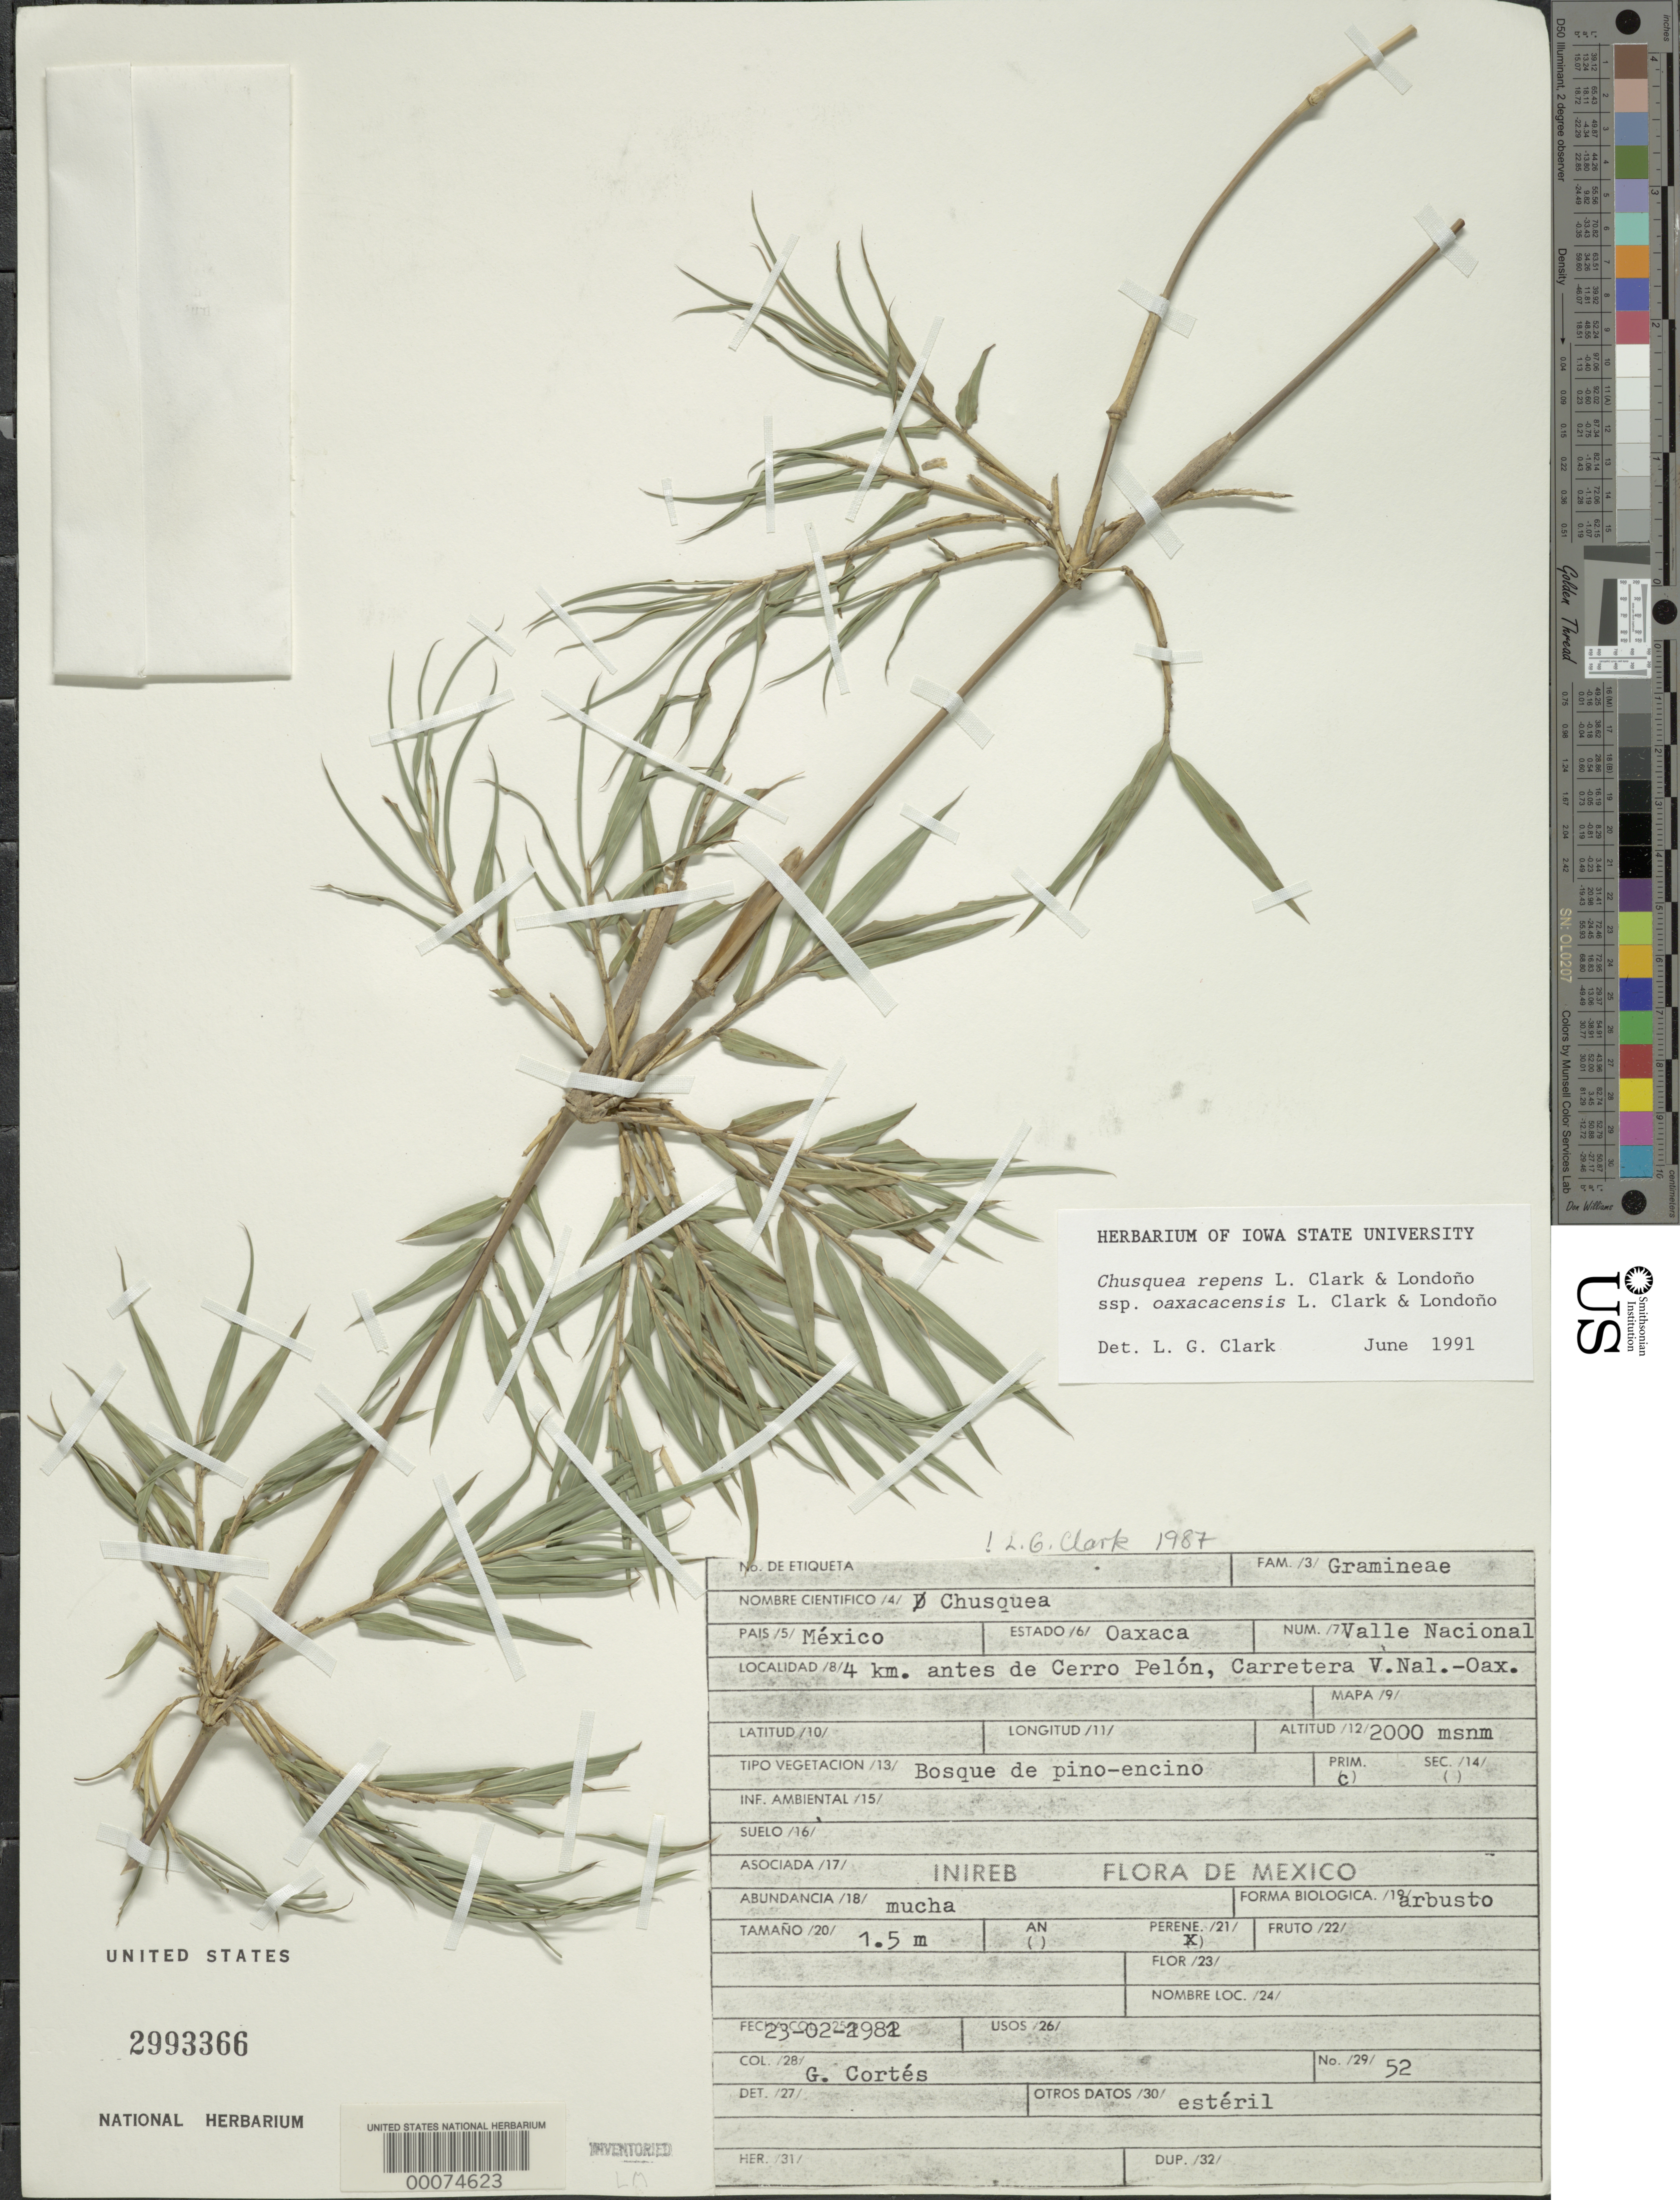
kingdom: Plantae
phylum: Tracheophyta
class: Liliopsida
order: Poales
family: Poaceae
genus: Chusquea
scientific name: Chusquea repens subsp. oaxacacensis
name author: L.G. Clark & Londoño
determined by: Clark, Lynn G., (ISC), Iowa State University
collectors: G. Cortés R.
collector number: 52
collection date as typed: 23 Feb 1981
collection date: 1981-02-23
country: Mexico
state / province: Oaxaca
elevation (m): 2000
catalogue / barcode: US 2993366